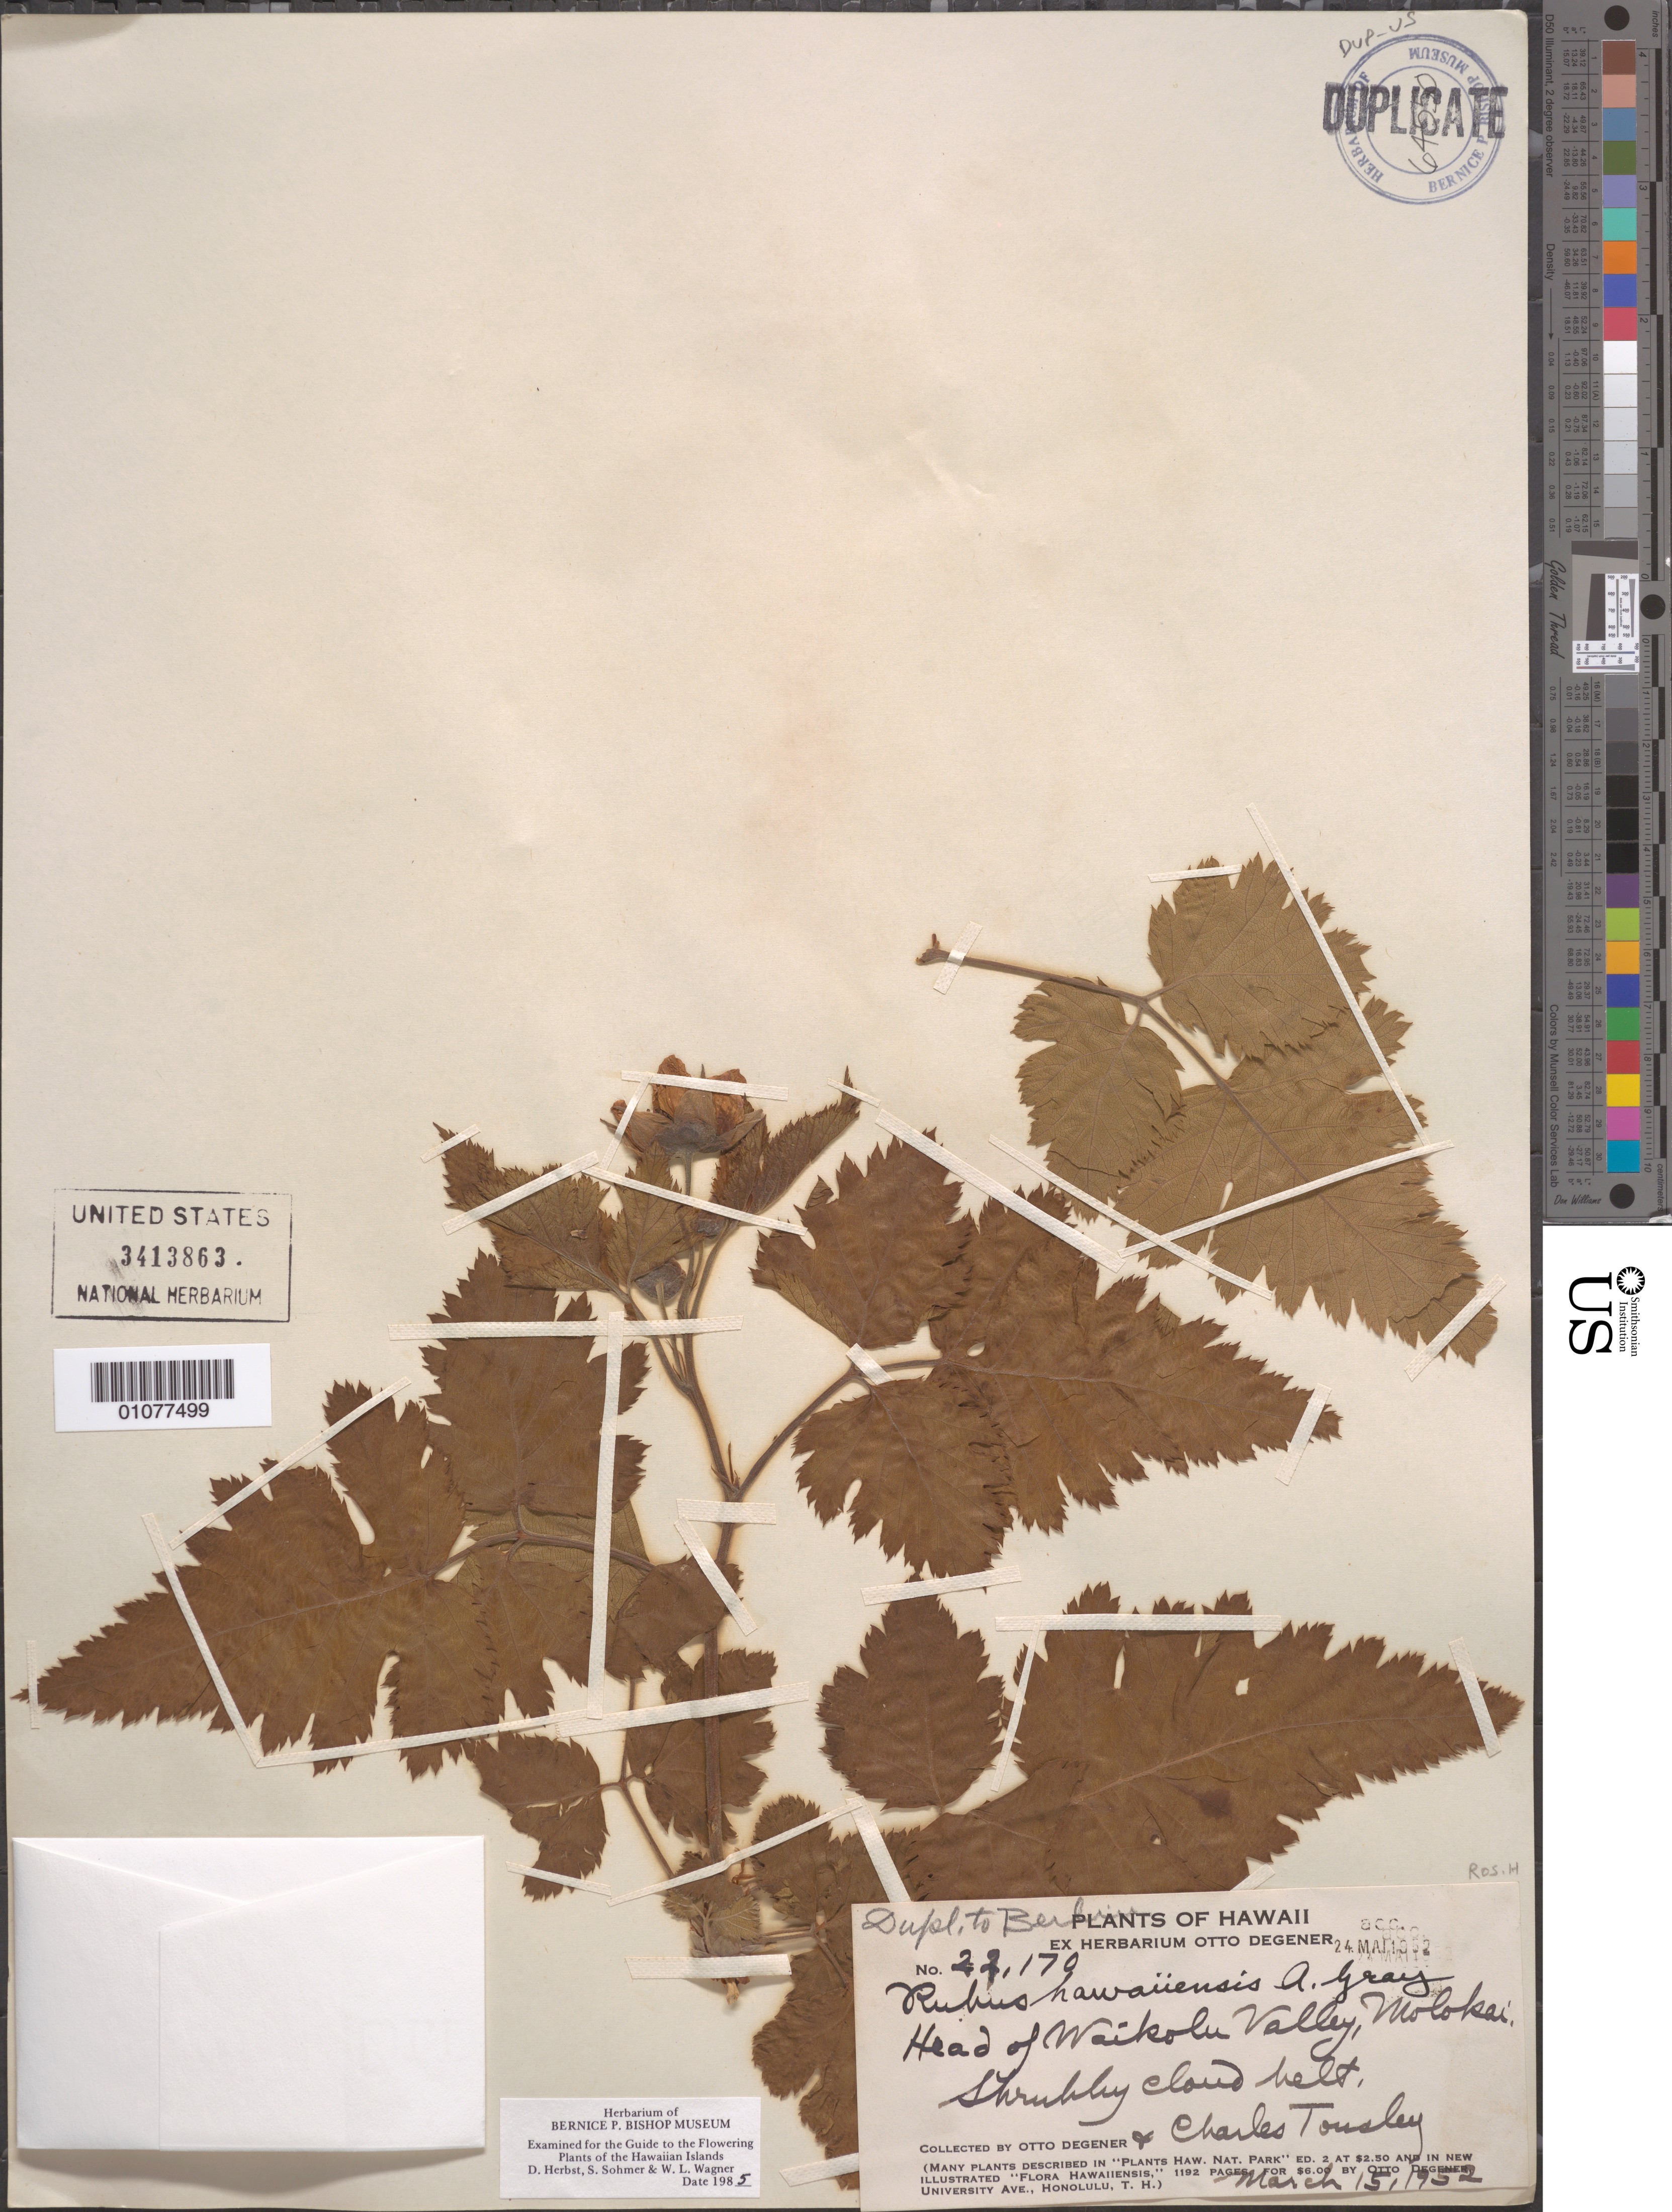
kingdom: Plantae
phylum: Tracheophyta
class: Magnoliopsida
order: Rosales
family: Rosaceae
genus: Rubus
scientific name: Rubus hawaiensis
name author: A. Gray in Wilkes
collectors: O. Degener & C. Tousley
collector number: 27170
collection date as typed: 15 Mar 1952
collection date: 1952-03-15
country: United States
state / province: Hawaii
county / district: Maui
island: Moloka'i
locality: Head of Waikolu Valley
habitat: shrubby cloud belt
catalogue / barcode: US 3413863